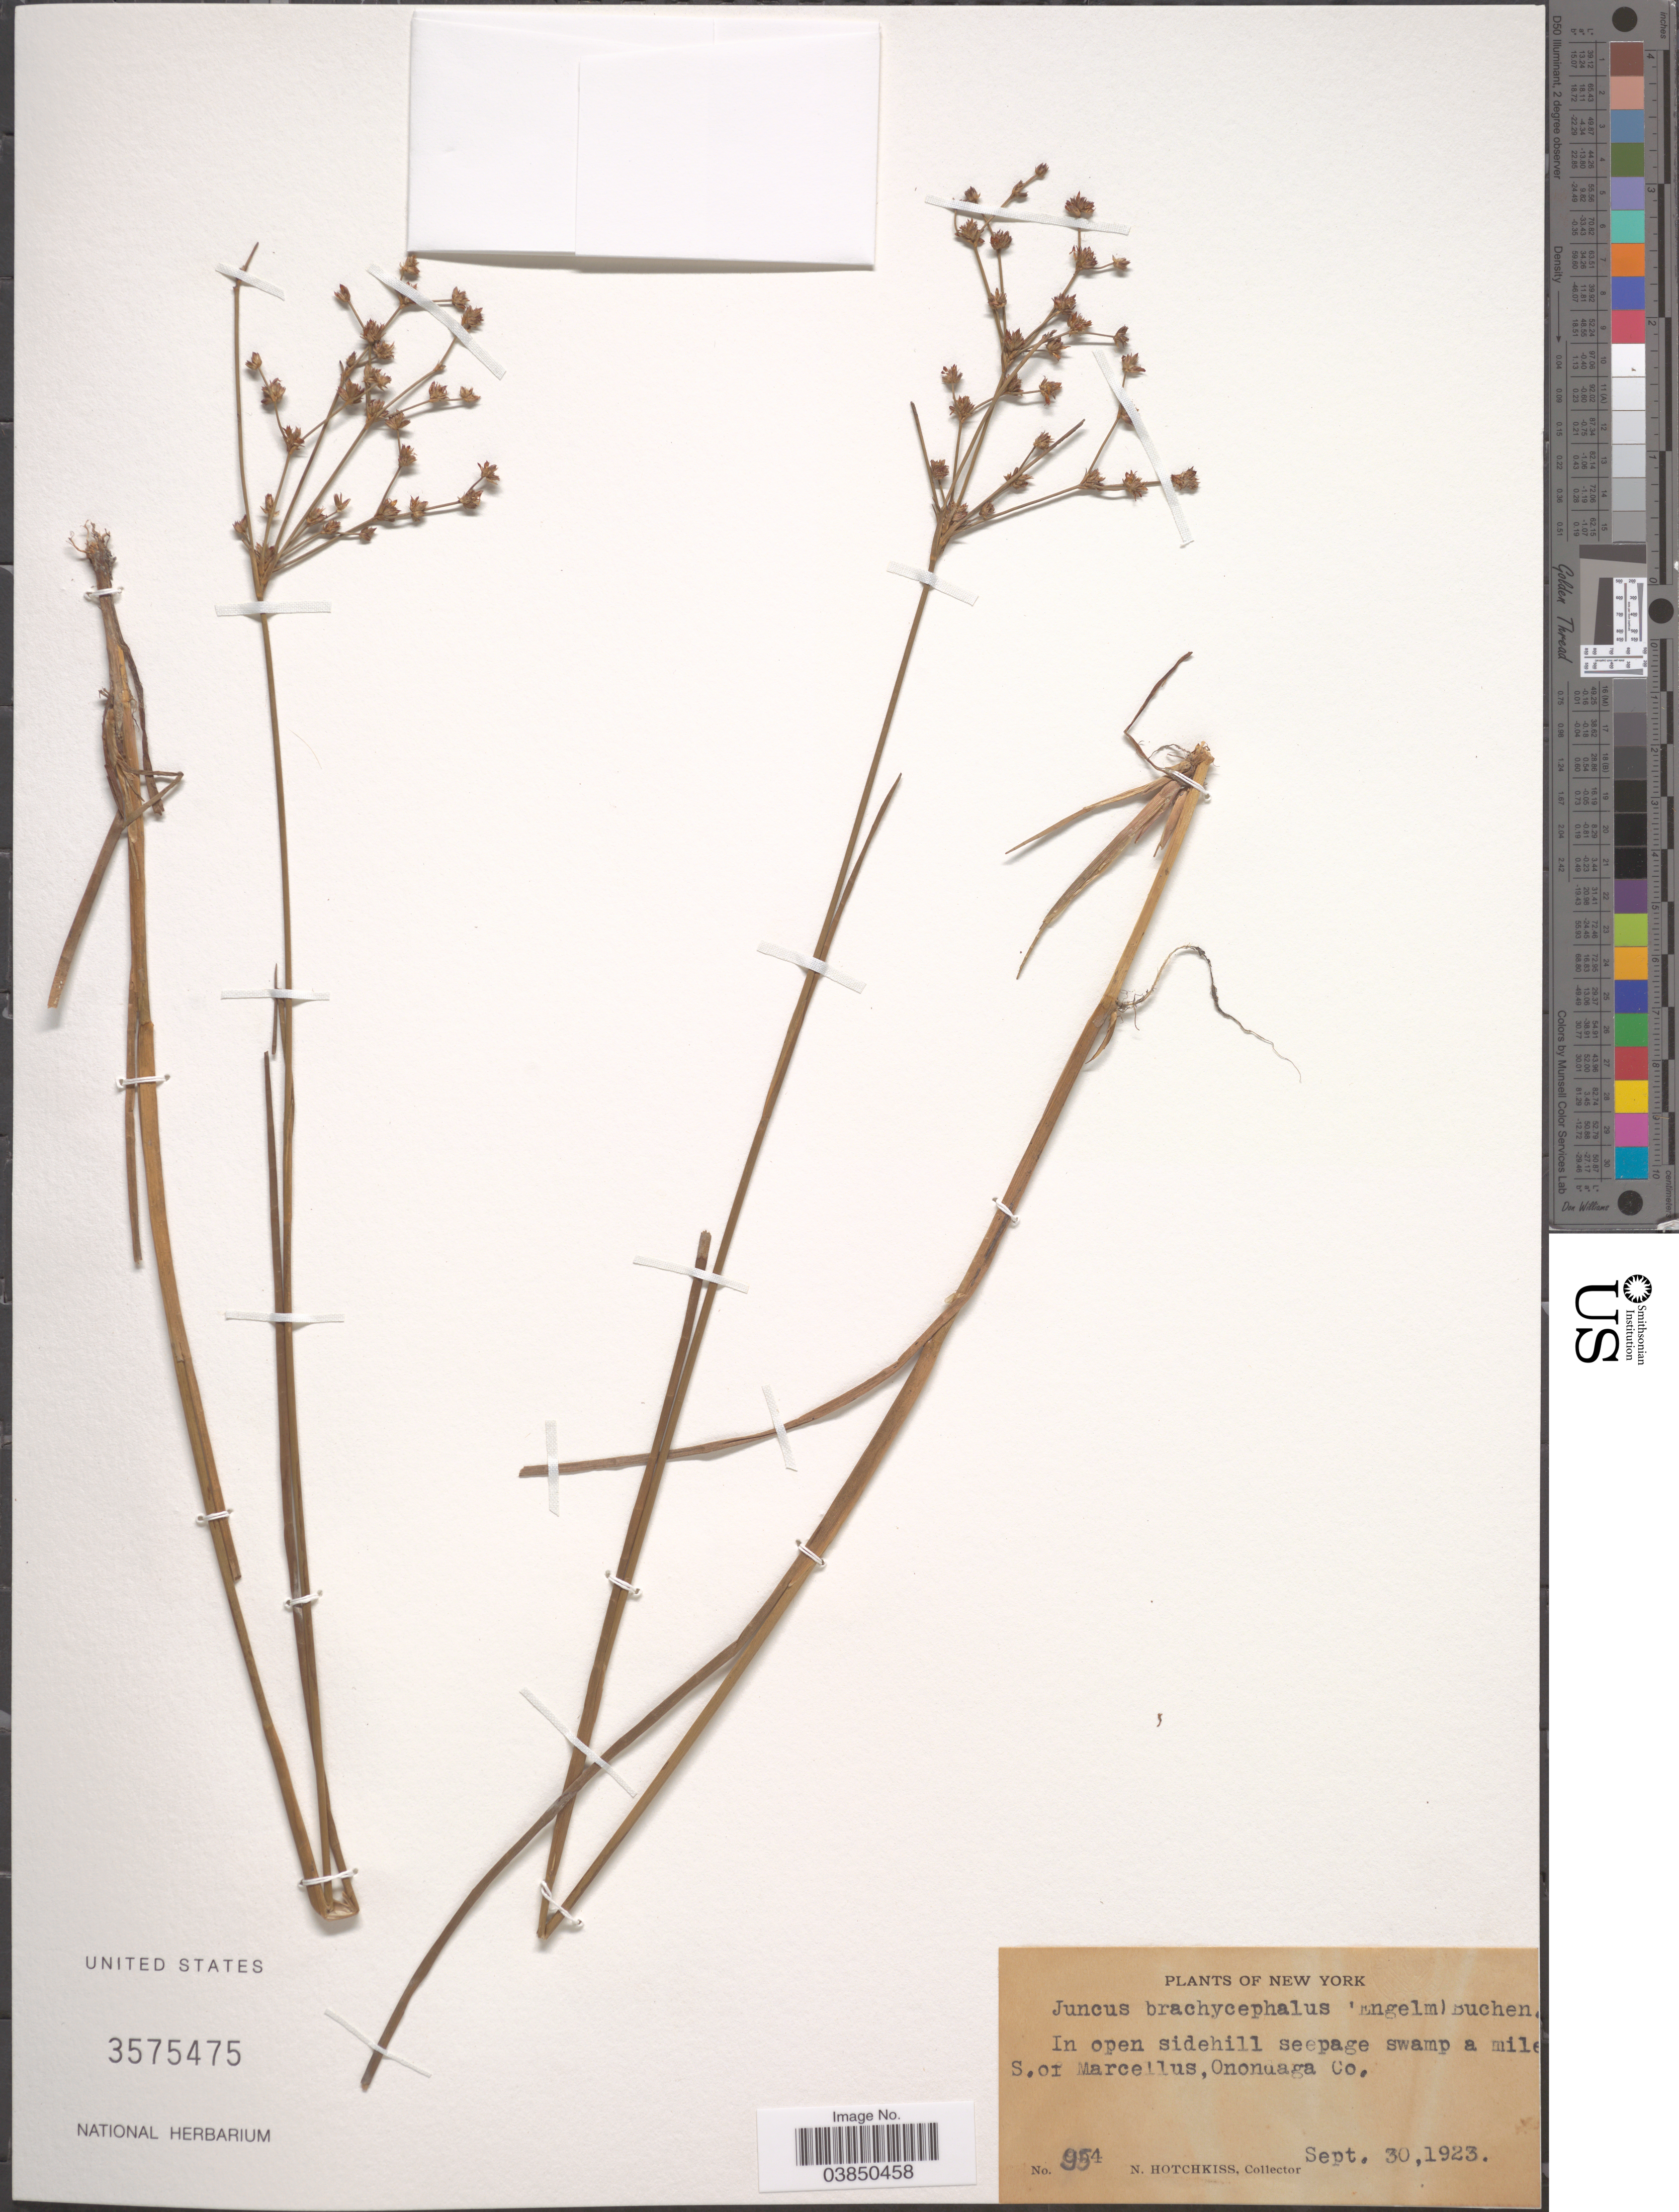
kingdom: Plantae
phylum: Tracheophyta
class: Liliopsida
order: Poales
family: Juncaceae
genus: Juncus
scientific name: Juncus brachycephalus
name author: (Engelm.) Buchenau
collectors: N. Hotchkiss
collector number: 954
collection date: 1923-09-30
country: United States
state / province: New York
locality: In open sidehill seepage swamp a mile S. of Marcellus, Onondaga Co.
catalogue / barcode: US 3575475